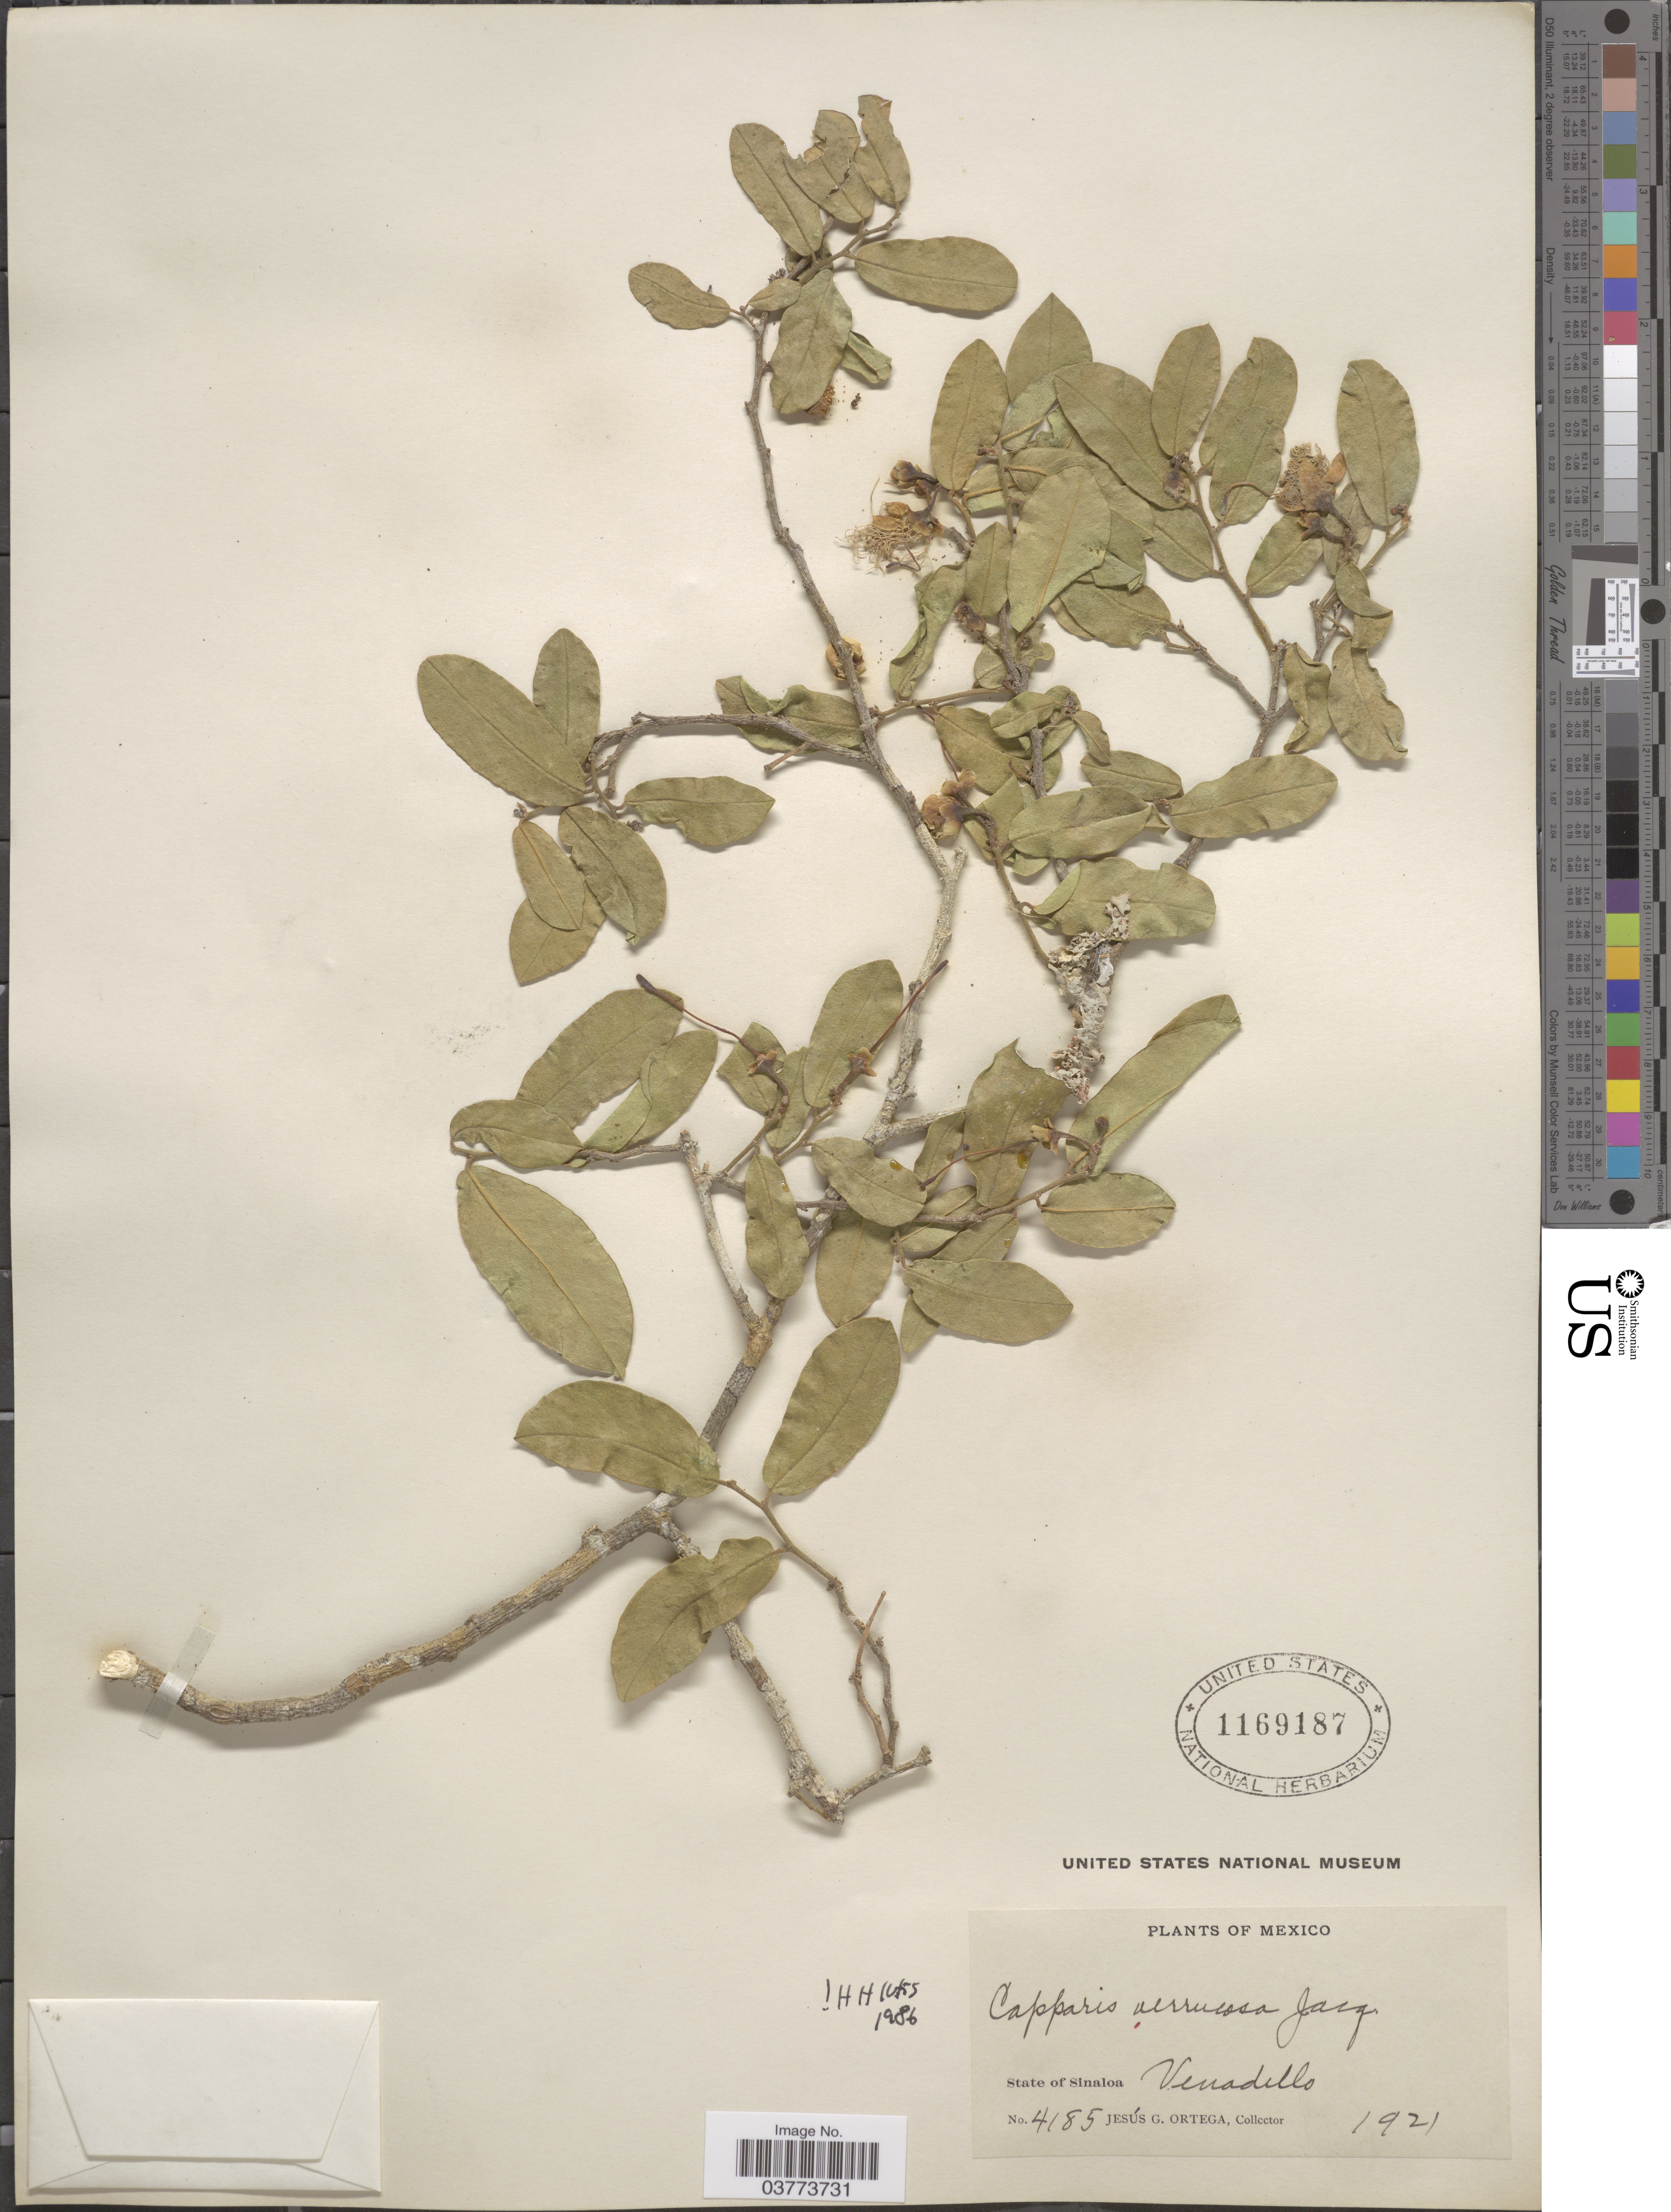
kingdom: Plantae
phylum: Tracheophyta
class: Magnoliopsida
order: Brassicales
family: Capparaceae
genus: Cynophalla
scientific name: Cynophalla verrucosa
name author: (Jacq.) J. Presl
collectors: J. Ortega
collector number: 4185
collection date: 1921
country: Mexico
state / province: Sinaloa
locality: Venadello.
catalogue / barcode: US 1169187